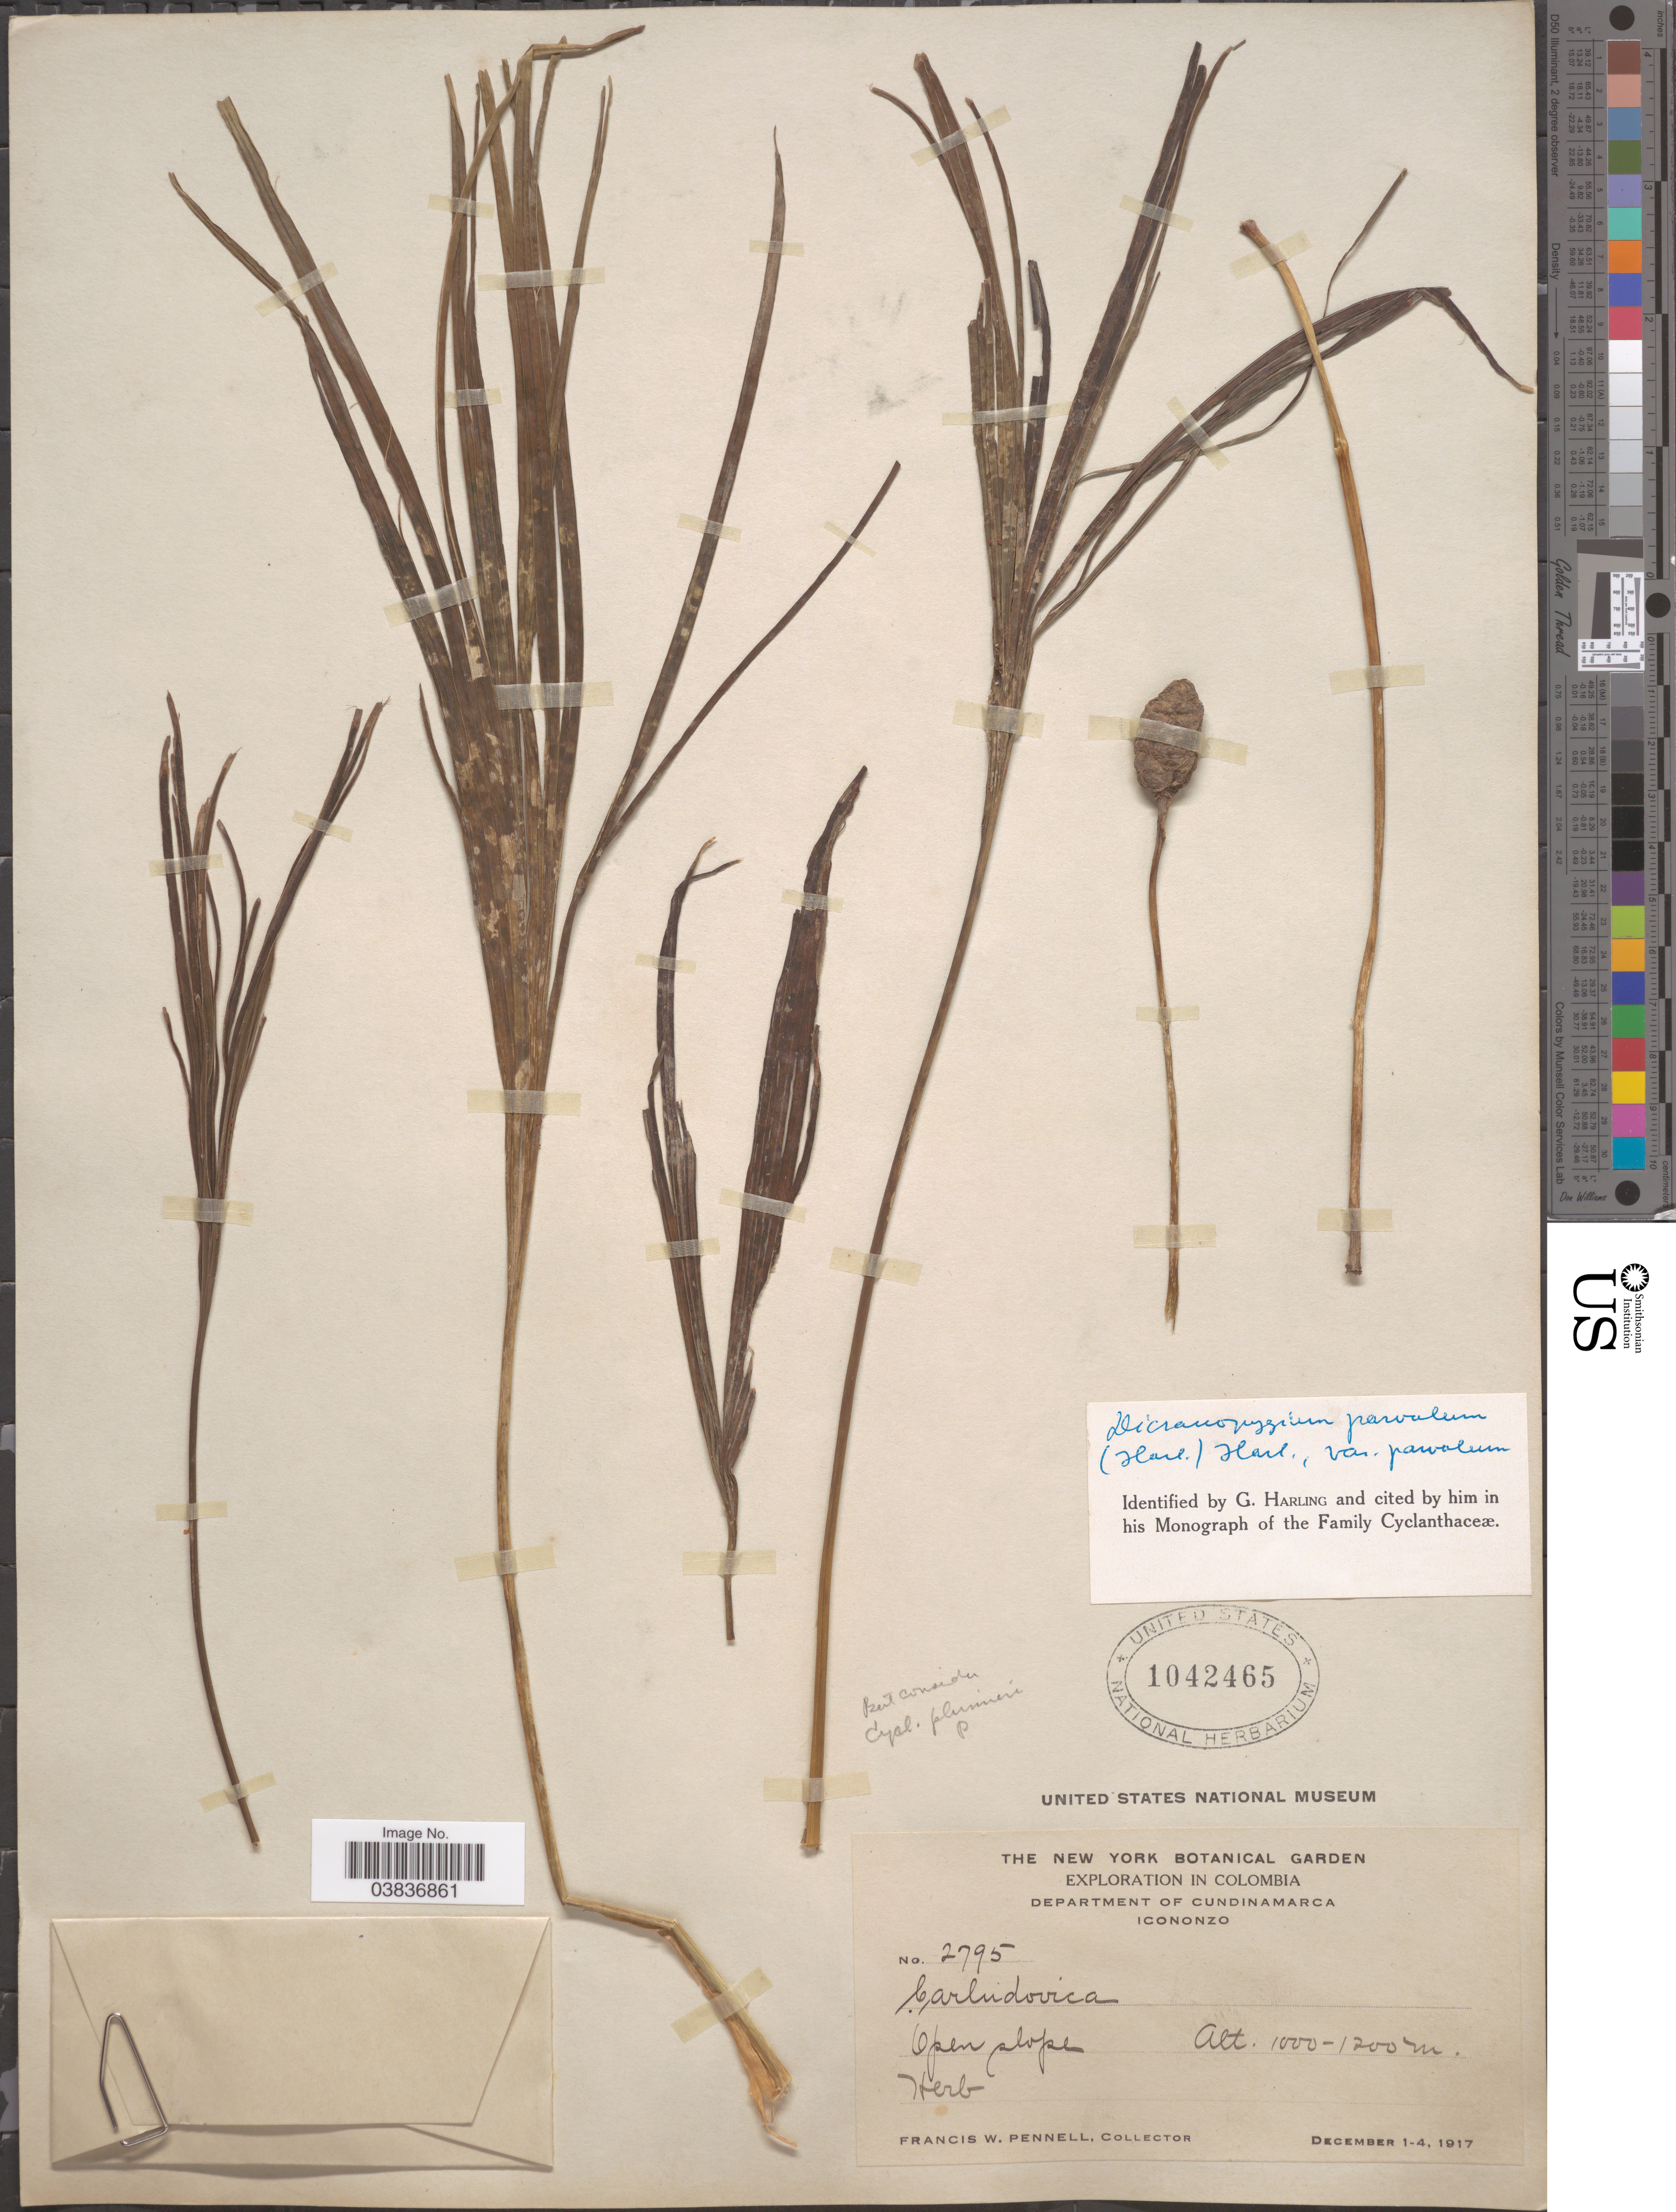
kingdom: Plantae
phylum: Tracheophyta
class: Liliopsida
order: Pandanales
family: Cyclanthaceae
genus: Dicranopygium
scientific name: Dicranopygium parvulum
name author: (Harling) Harling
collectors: F. W. Pennell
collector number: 2795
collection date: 1917-12-01/1917-12-04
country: Colombia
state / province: Cundinamarca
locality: Department of Cundinamarca. Icononzo.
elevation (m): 1000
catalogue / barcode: US 1042465